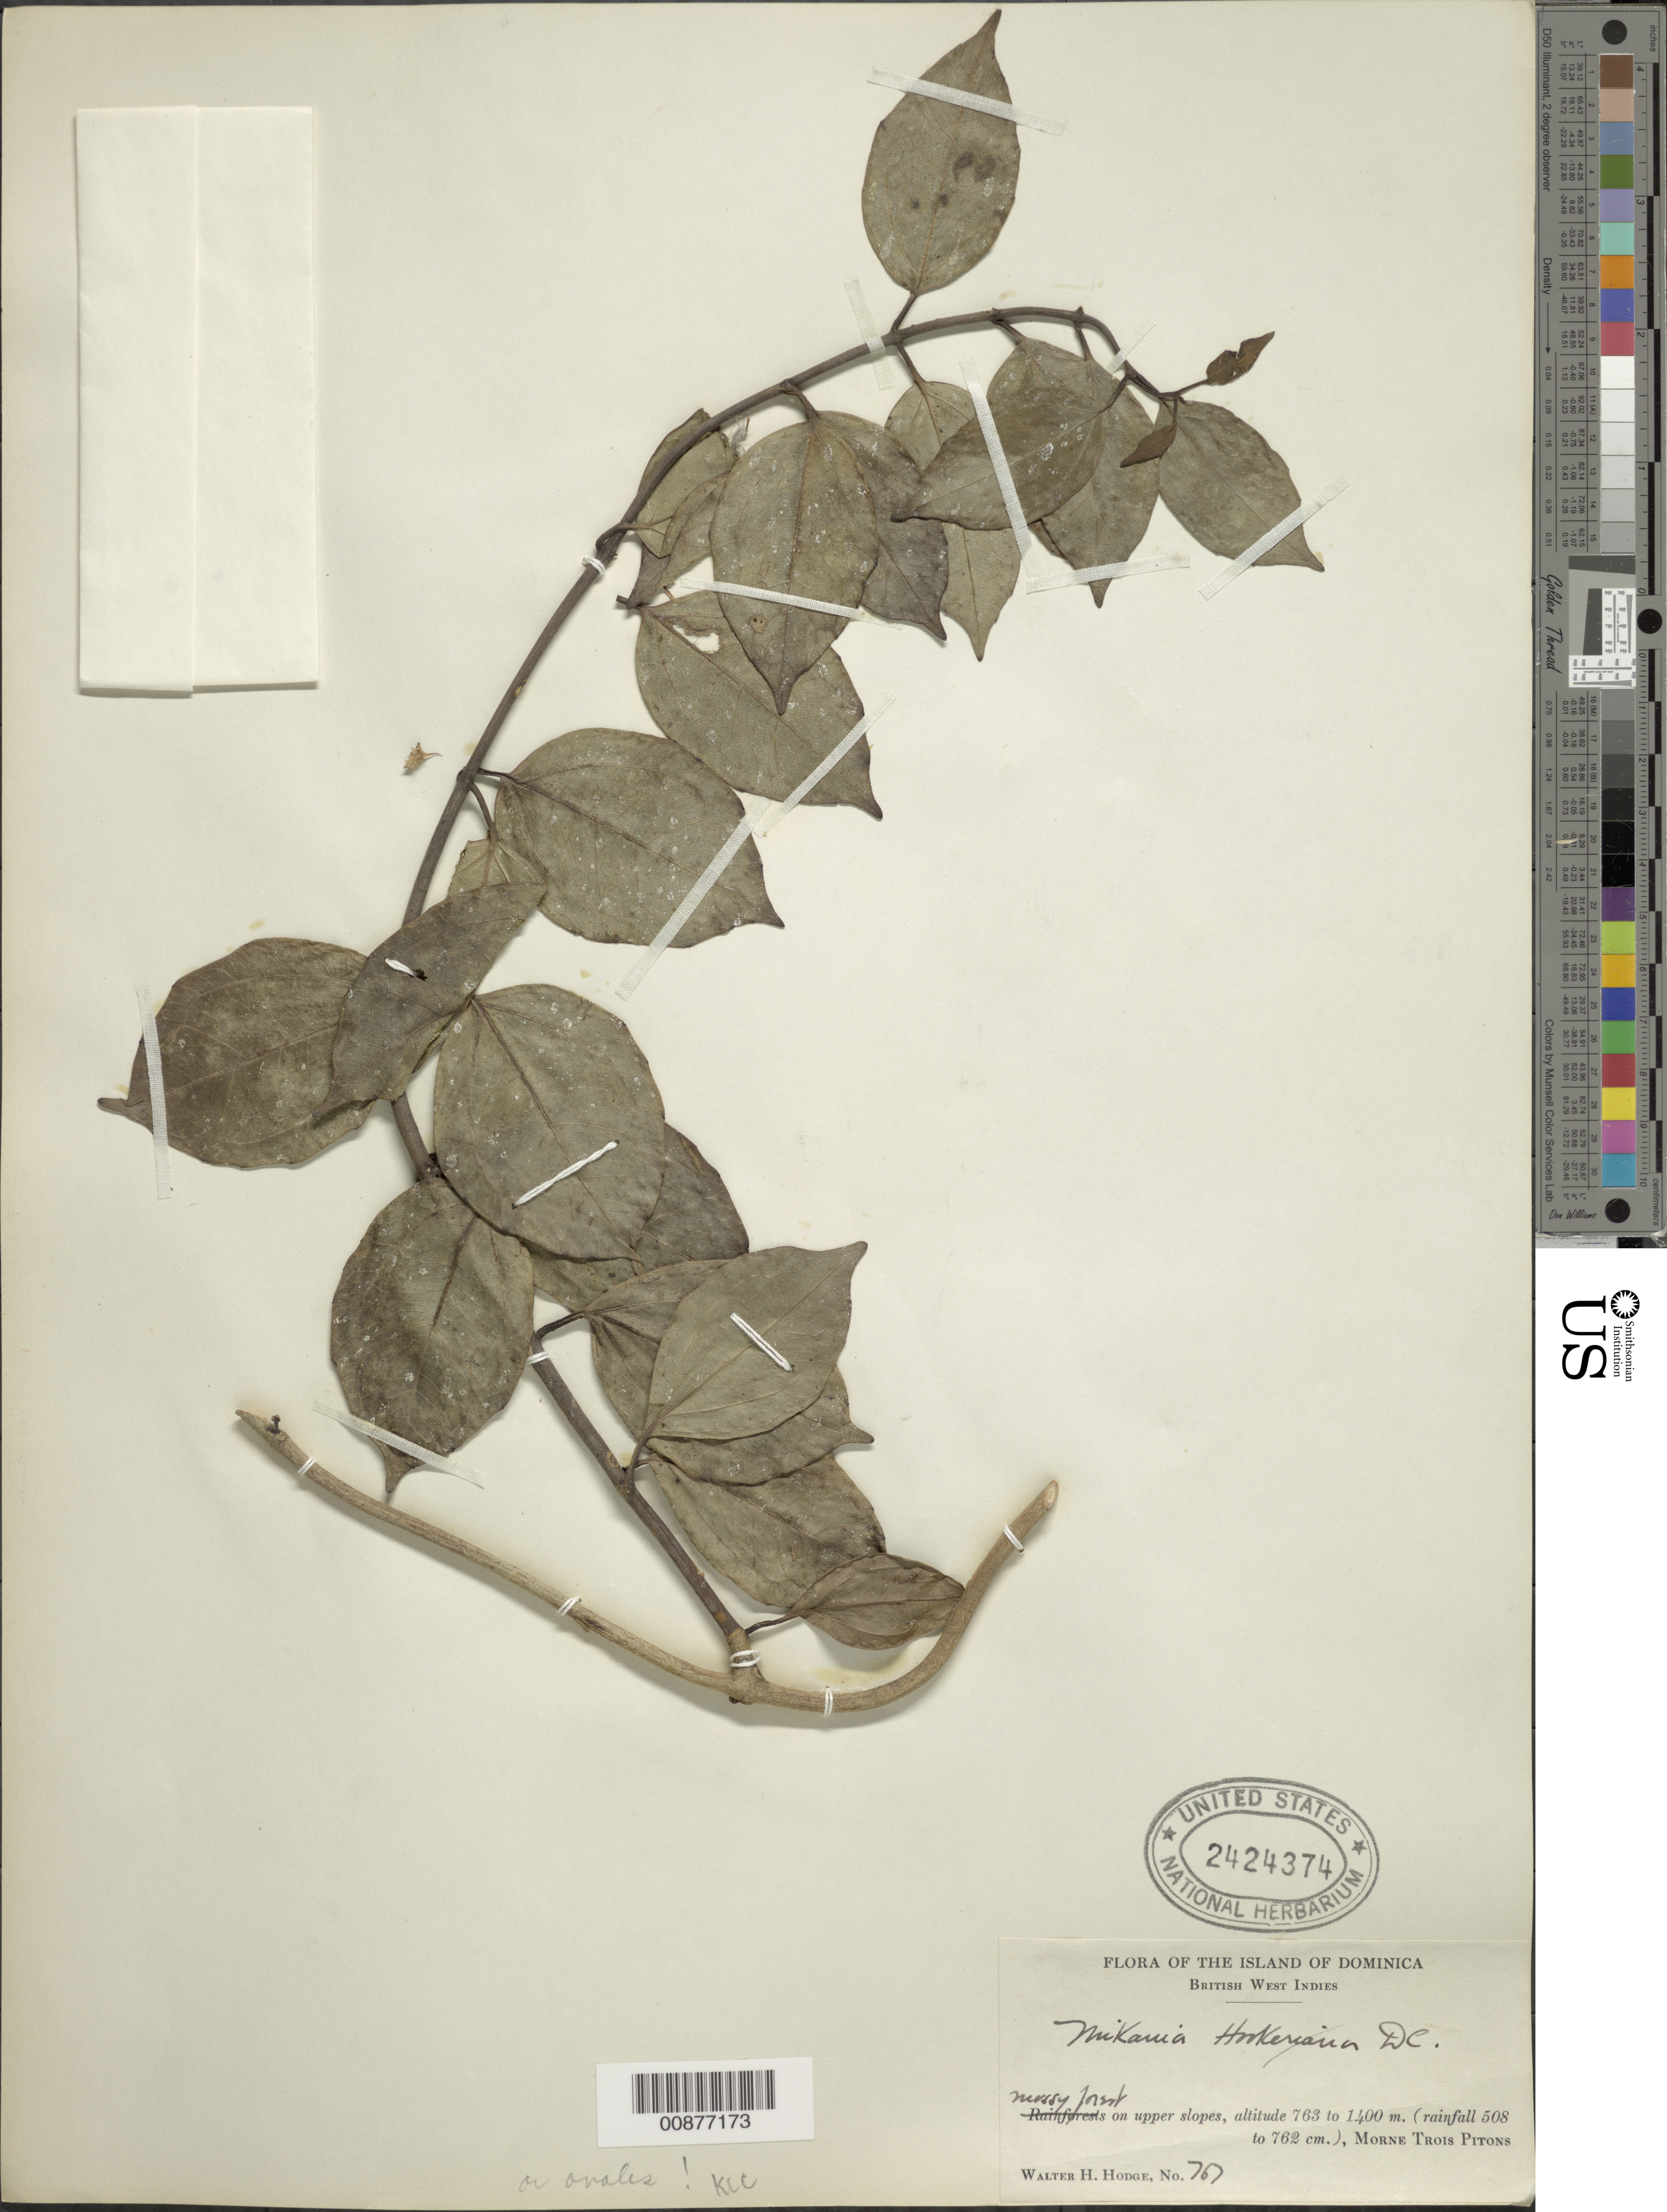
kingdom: Plantae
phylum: Tracheophyta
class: Magnoliopsida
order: Asterales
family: Asteraceae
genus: Mikania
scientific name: Mikania ovalis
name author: Griseb.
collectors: W. Hodge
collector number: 767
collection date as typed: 19--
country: Dominica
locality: Upper slopes of Morne Trois Pitons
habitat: Mossy forest on upper slopes (rainfall 508-762 cm)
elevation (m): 763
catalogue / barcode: US 2424374